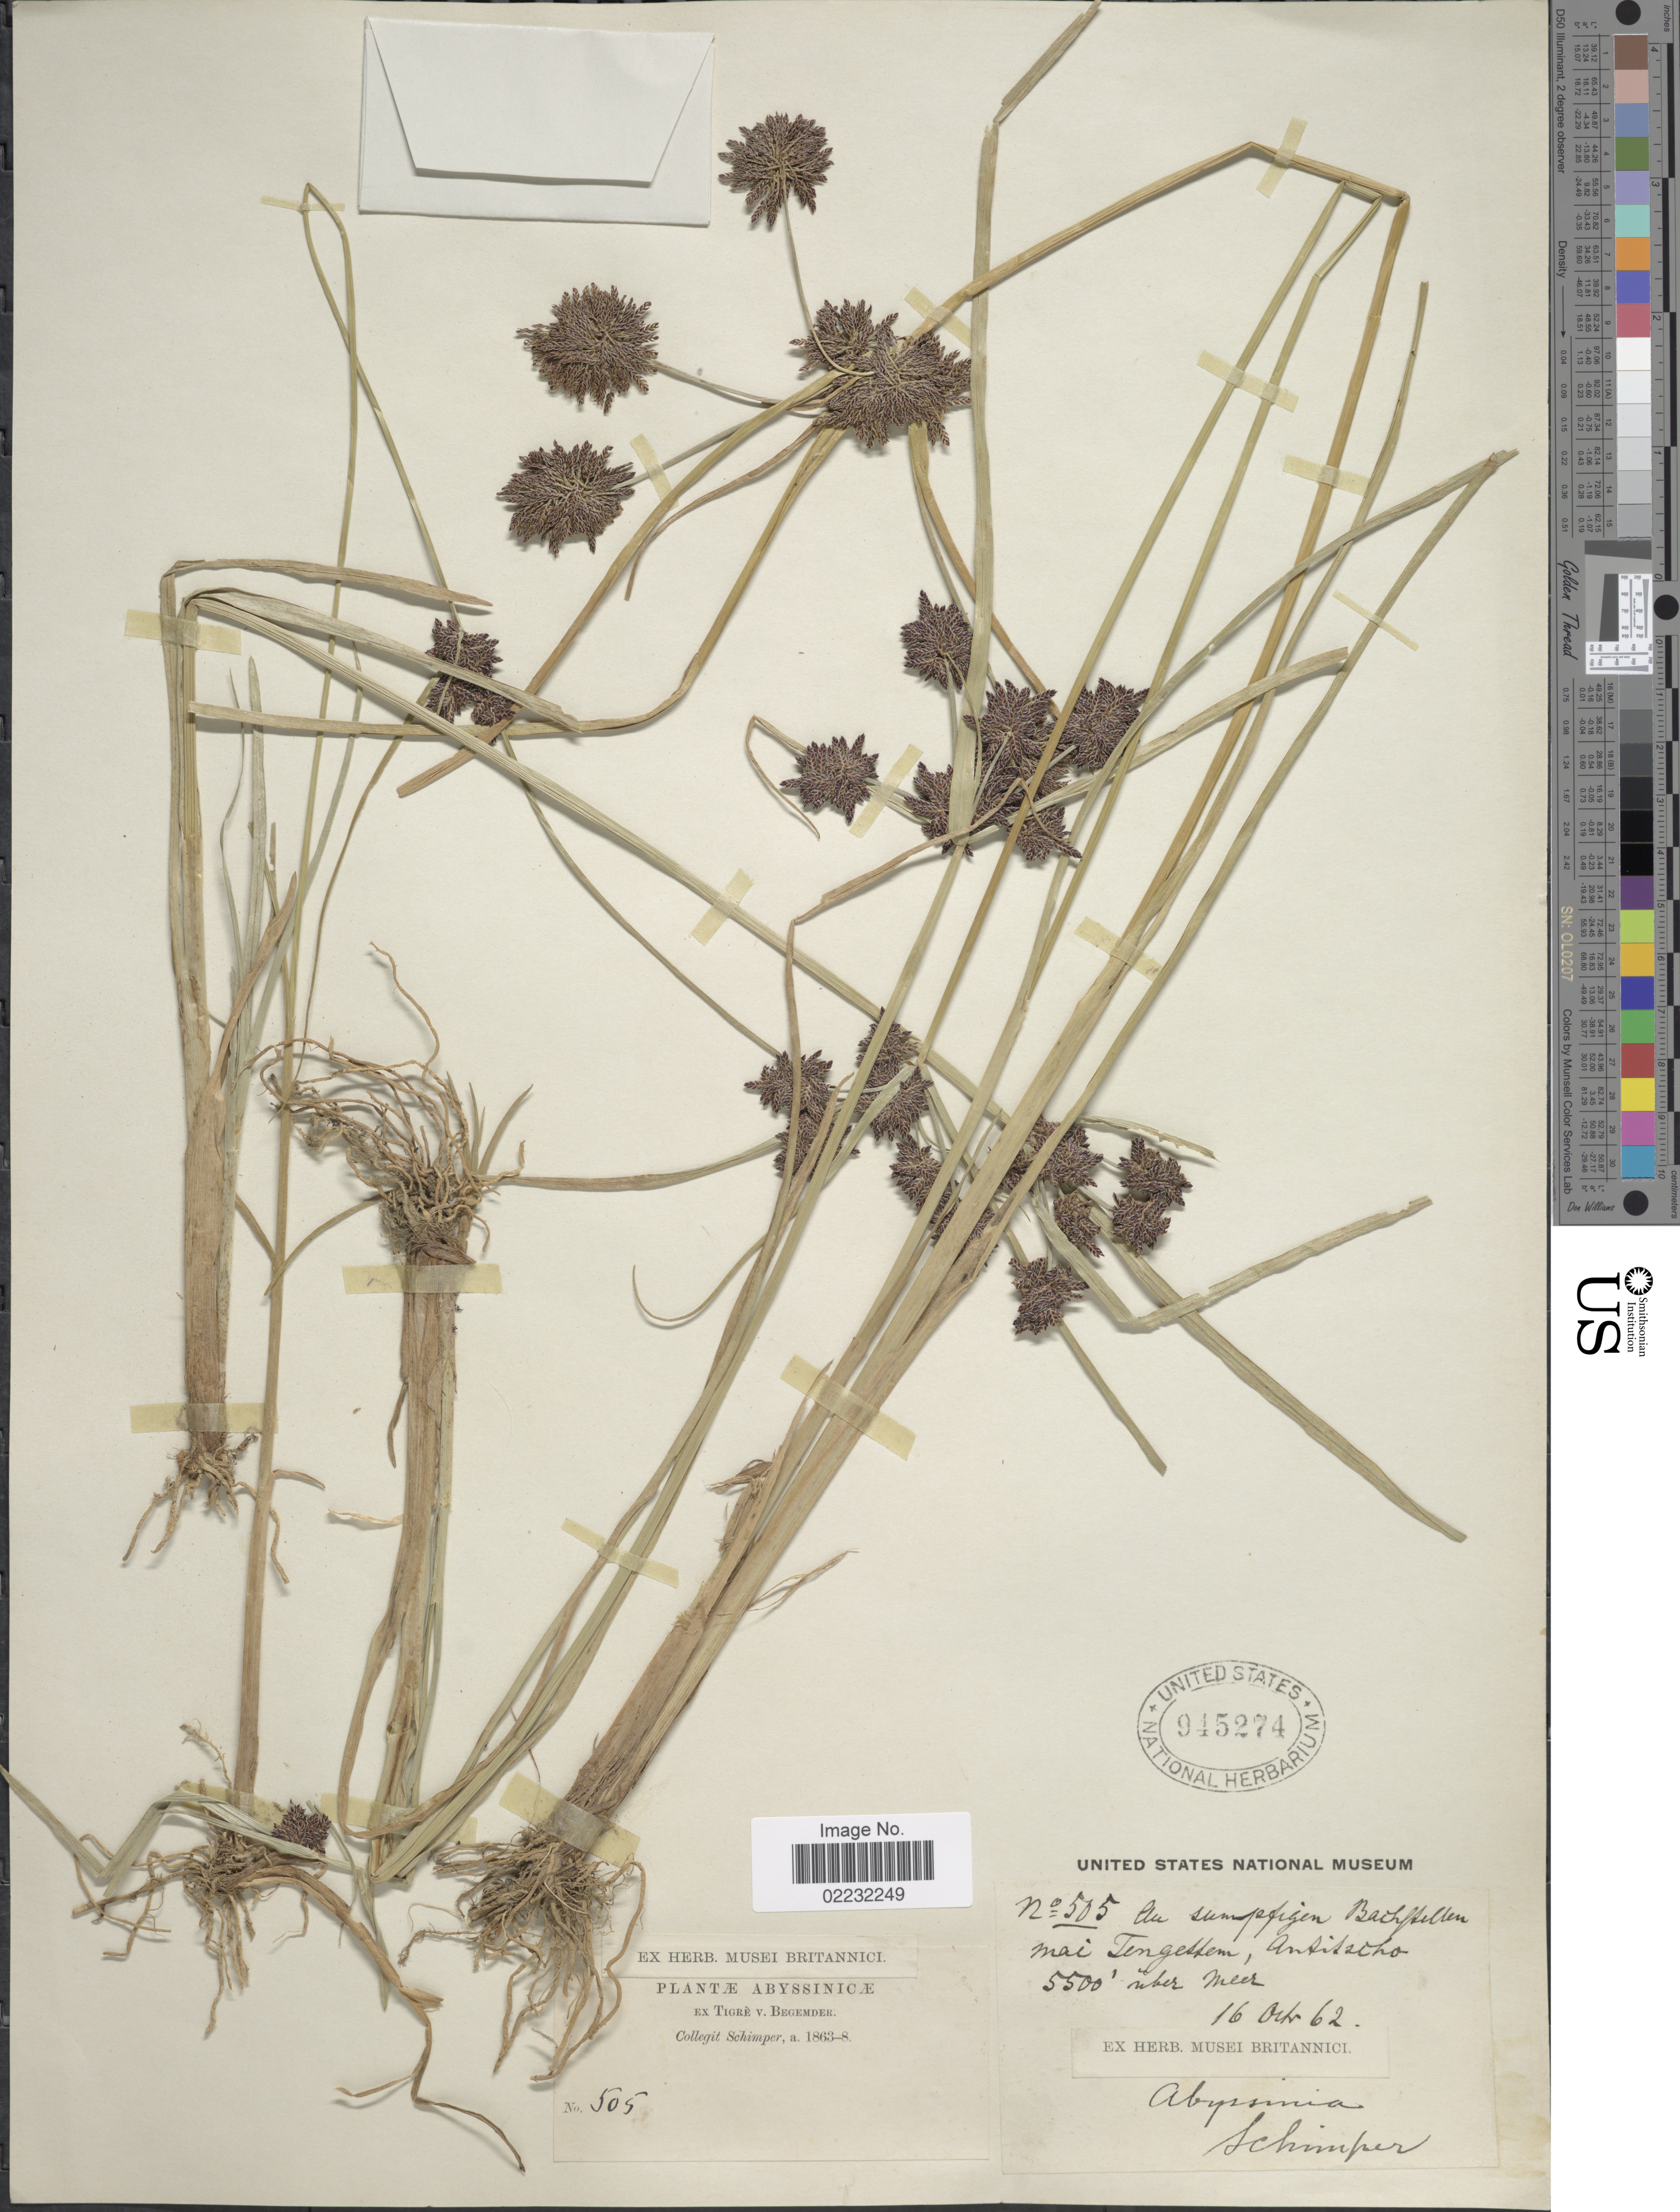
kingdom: Plantae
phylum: Tracheophyta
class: Liliopsida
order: Poales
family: Cyperaceae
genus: Cyperus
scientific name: Cyperus elegantulus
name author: Steud.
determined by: Strong, Mark T., (BOT), Smithsonian Institution - National Museum of Natural History (UNITED STATES)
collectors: -. Schimper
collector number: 505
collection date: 1862-10-16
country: Eritrea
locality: Mai Tengettem, Antitsiho, Abyssinicae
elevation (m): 1676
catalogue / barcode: US 945274